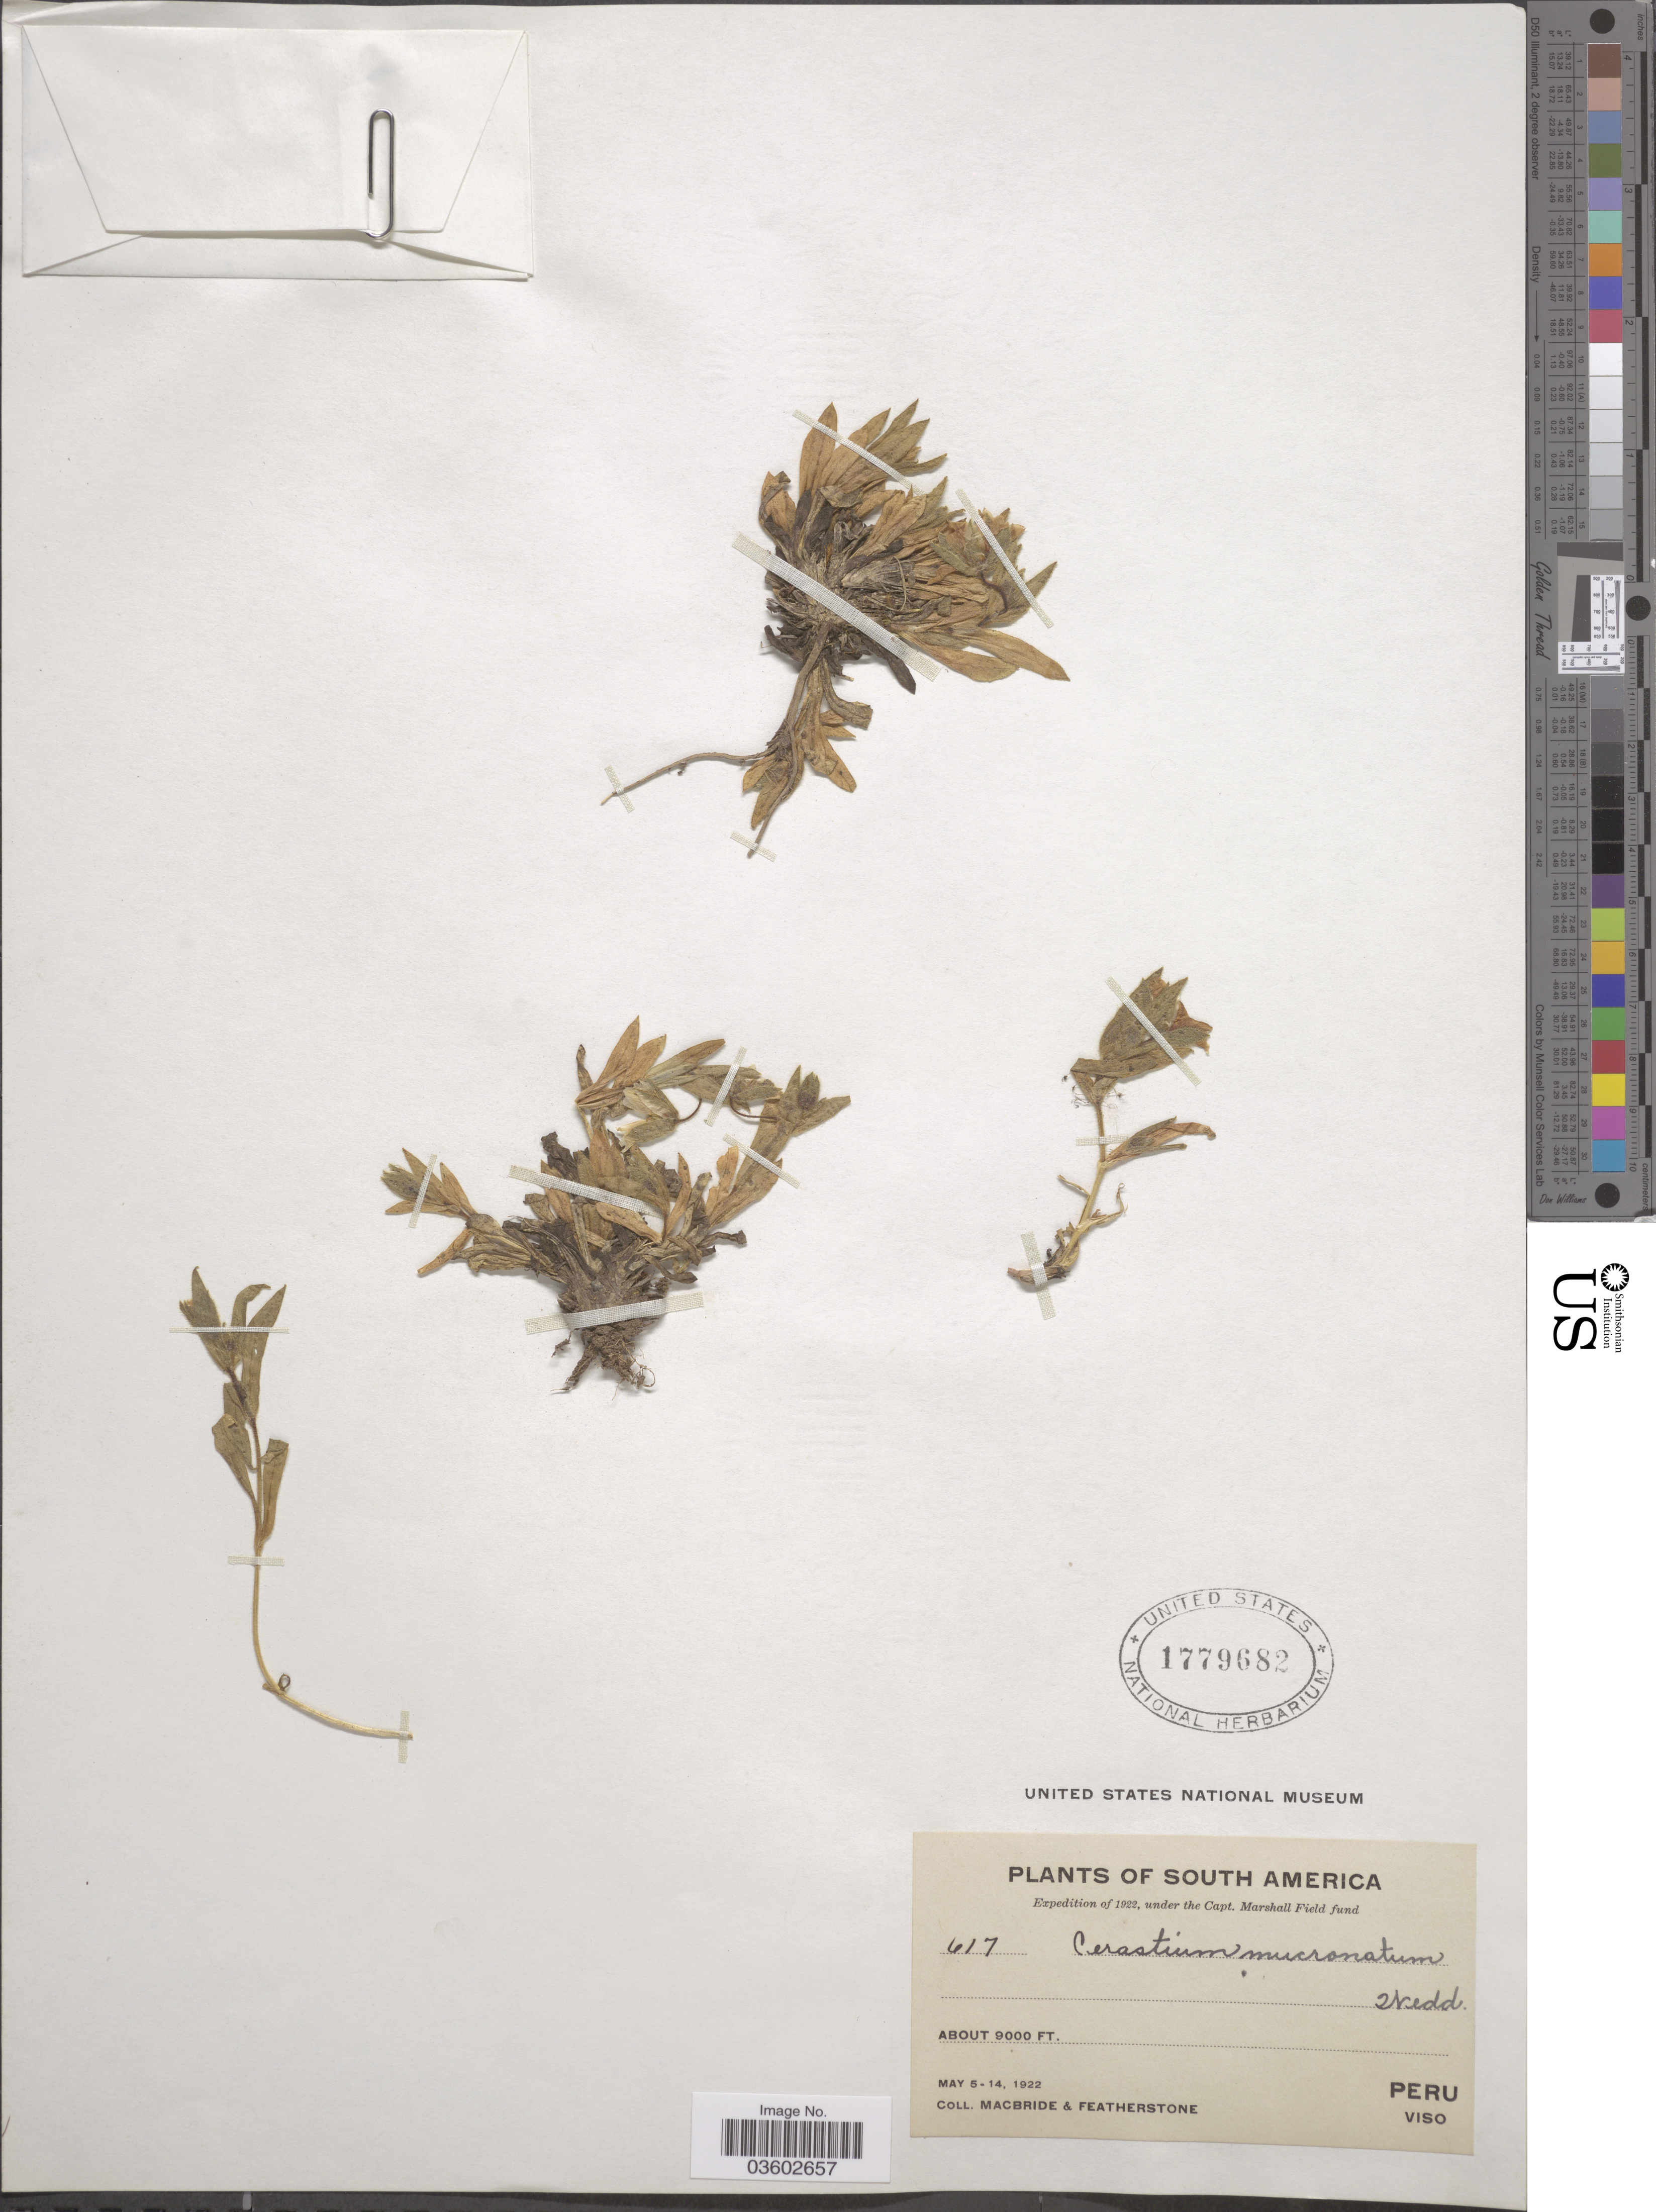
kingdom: Plantae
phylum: Tracheophyta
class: Magnoliopsida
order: Caryophyllales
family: Caryophyllaceae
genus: Cerastium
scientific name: Cerastium mucronatum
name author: Wedd.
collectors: Macbride, -- & -. Featherstone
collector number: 617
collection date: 1922-05-05/1922-05-14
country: Peru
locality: Viso.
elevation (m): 2743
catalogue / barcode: US 1779682